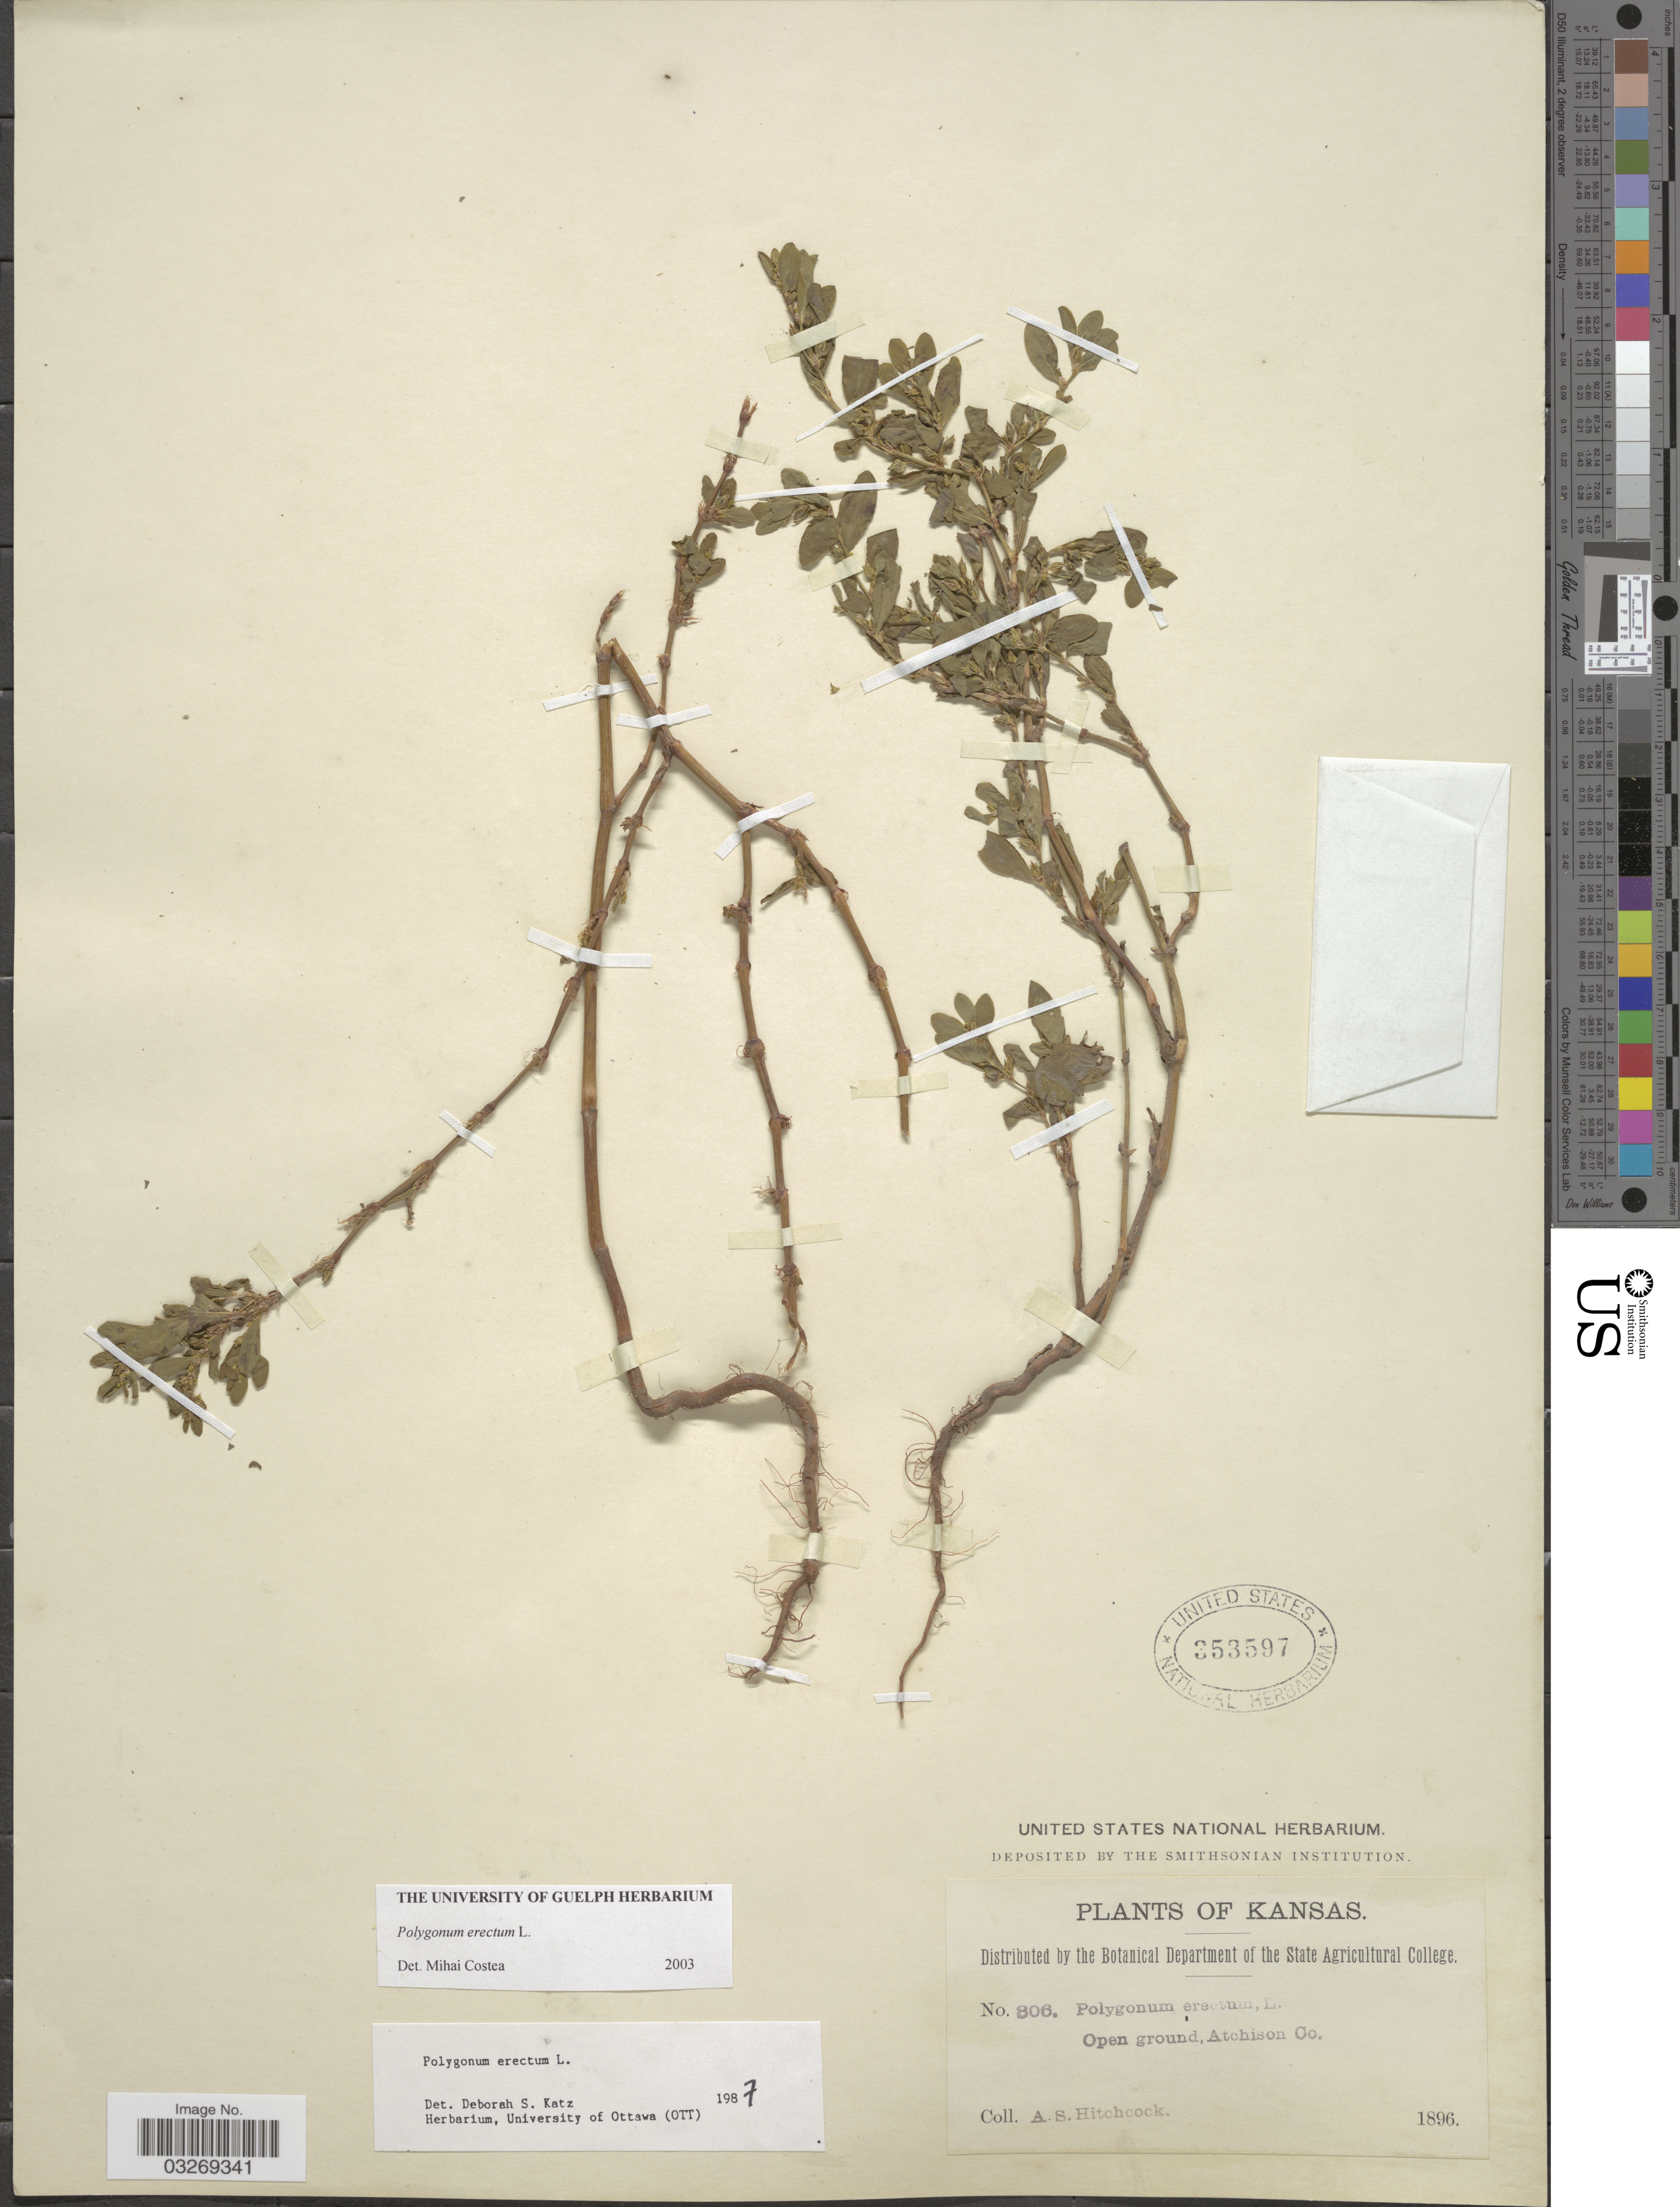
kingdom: Plantae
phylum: Tracheophyta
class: Magnoliopsida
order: Caryophyllales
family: Polygonaceae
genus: Polygonum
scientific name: Polygonum erectum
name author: L.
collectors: A. S. Hitchcock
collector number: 806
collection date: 1896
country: United States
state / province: Kansas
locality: Open ground, Atchison Co.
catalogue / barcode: US 353597